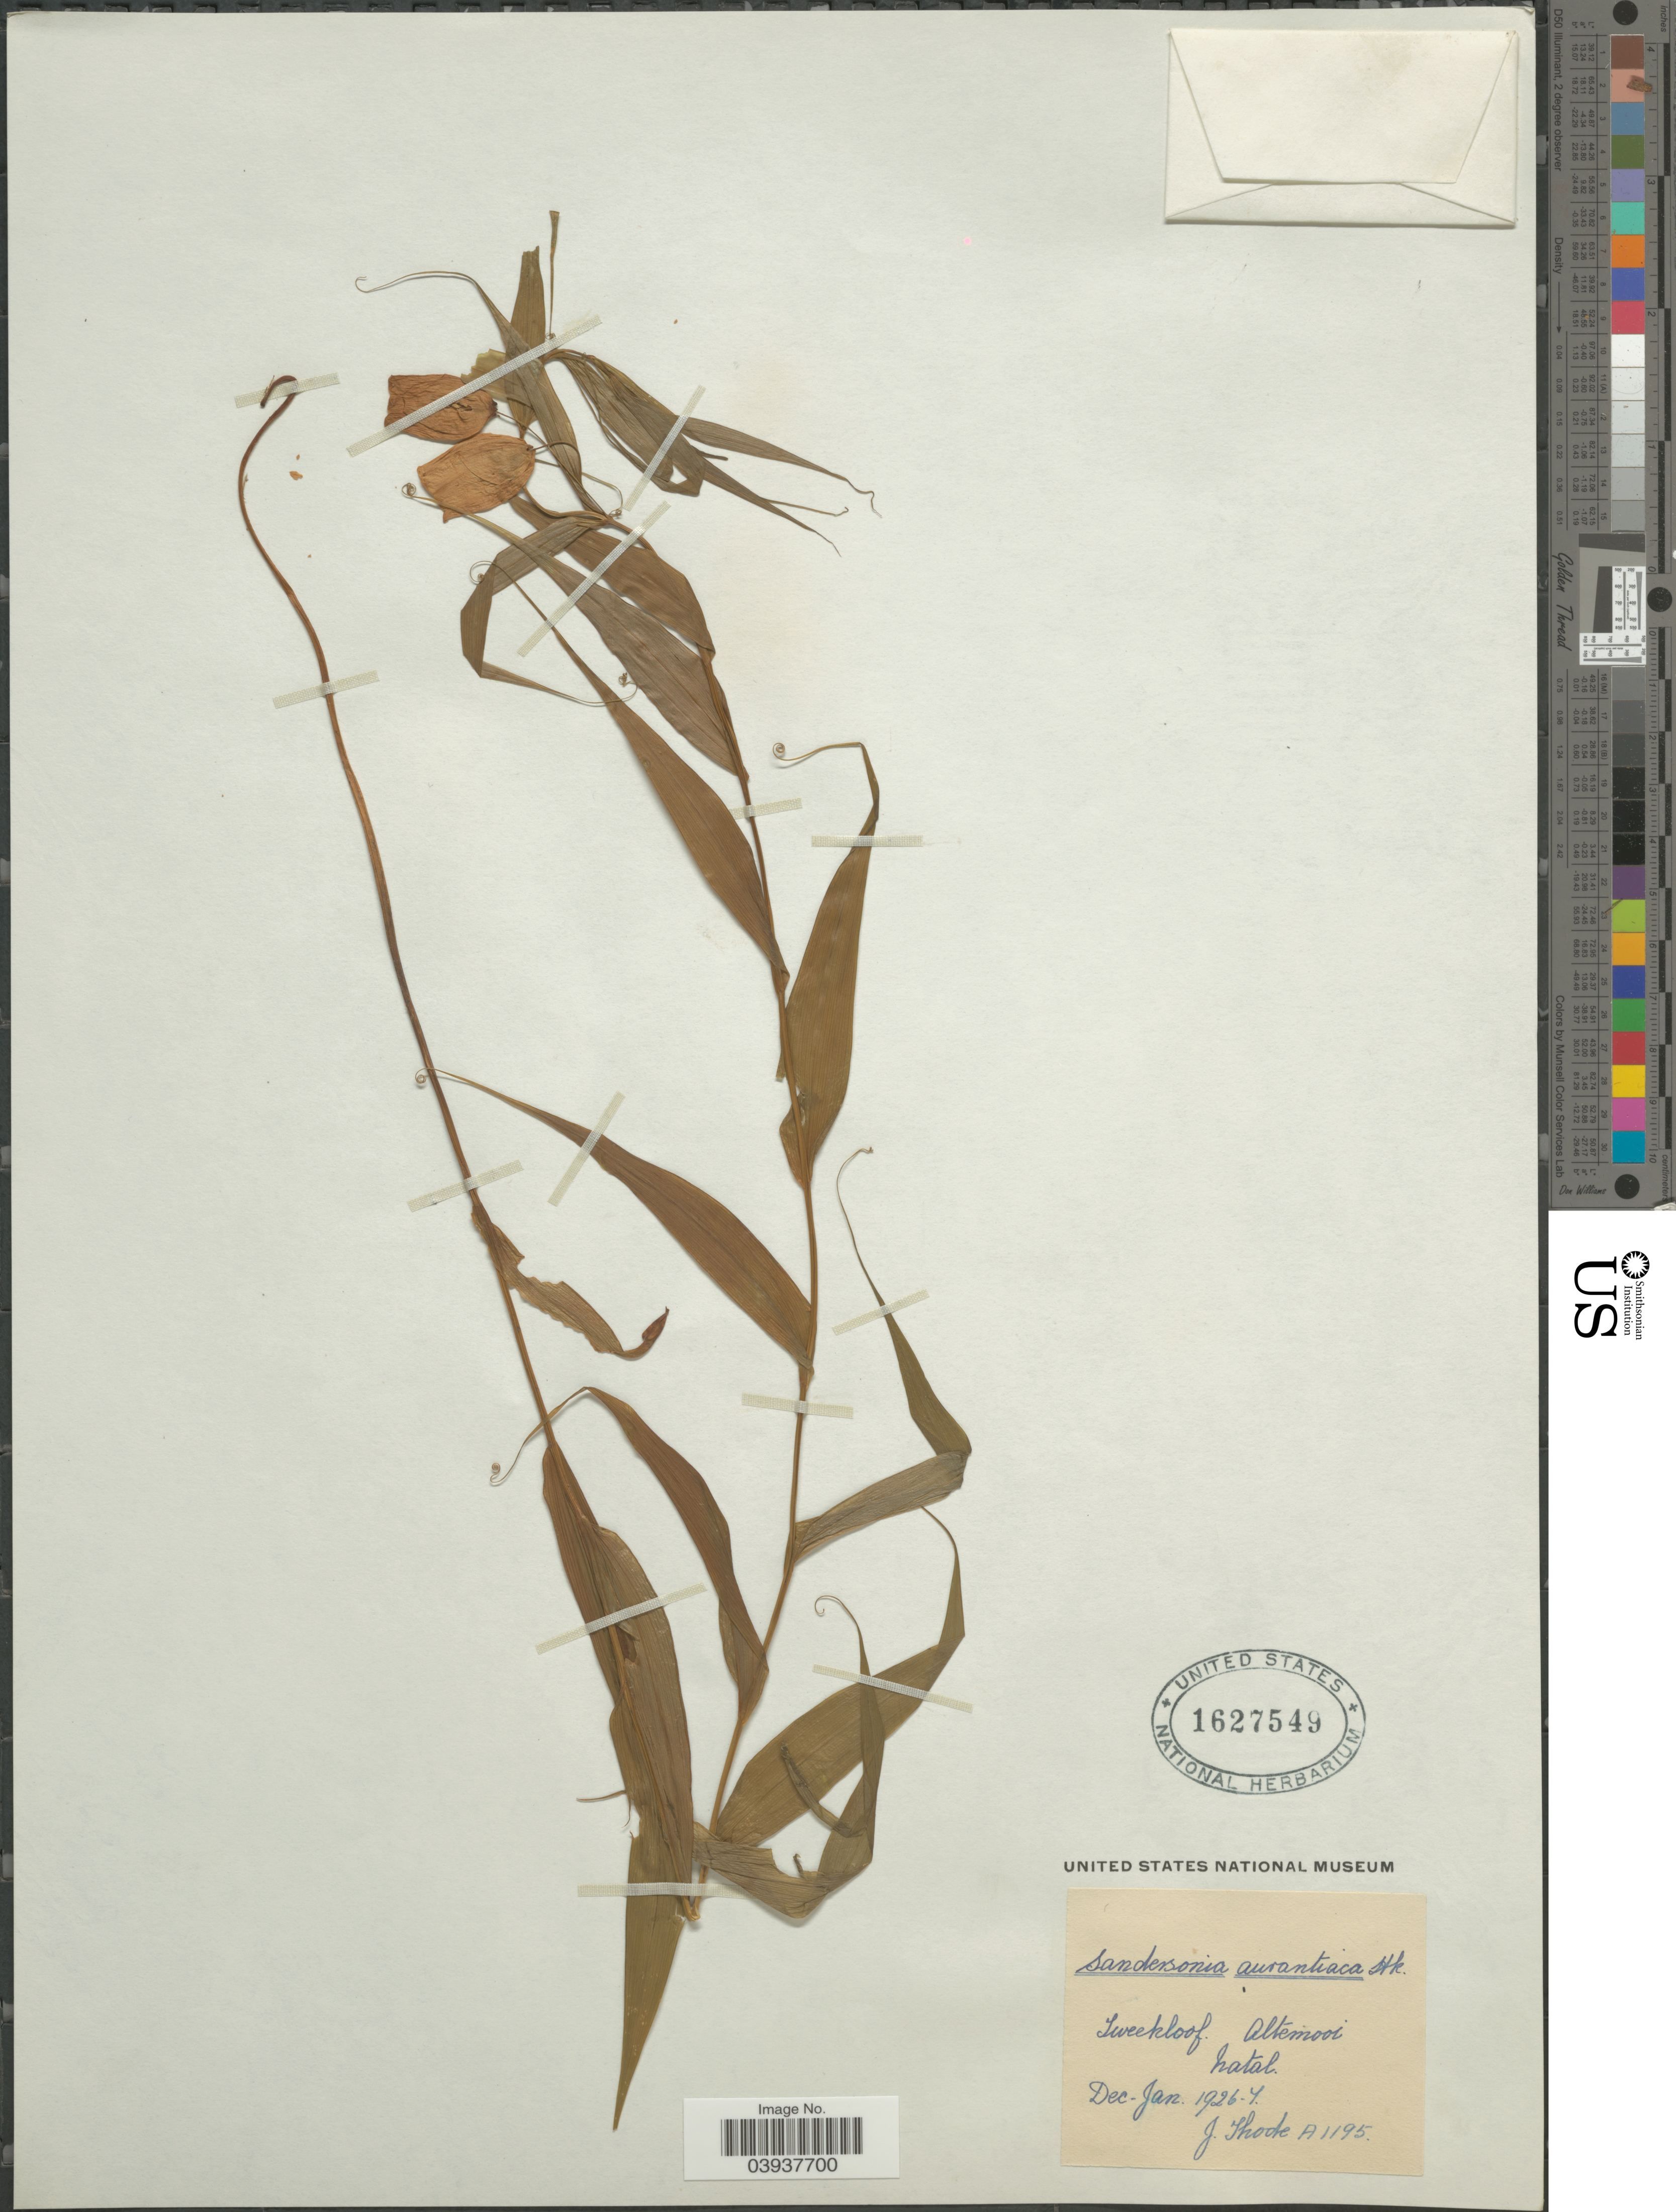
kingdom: Plantae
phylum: Tracheophyta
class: Liliopsida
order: Liliales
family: Colchicaceae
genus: Sandersonia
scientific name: Sandersonia aurantiaca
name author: Hook.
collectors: J. Thode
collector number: A1195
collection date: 1926-12/1927-01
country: South Africa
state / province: KwaZulu-Natal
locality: Tweekloof. Altemooi Natal.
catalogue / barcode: US 1627549